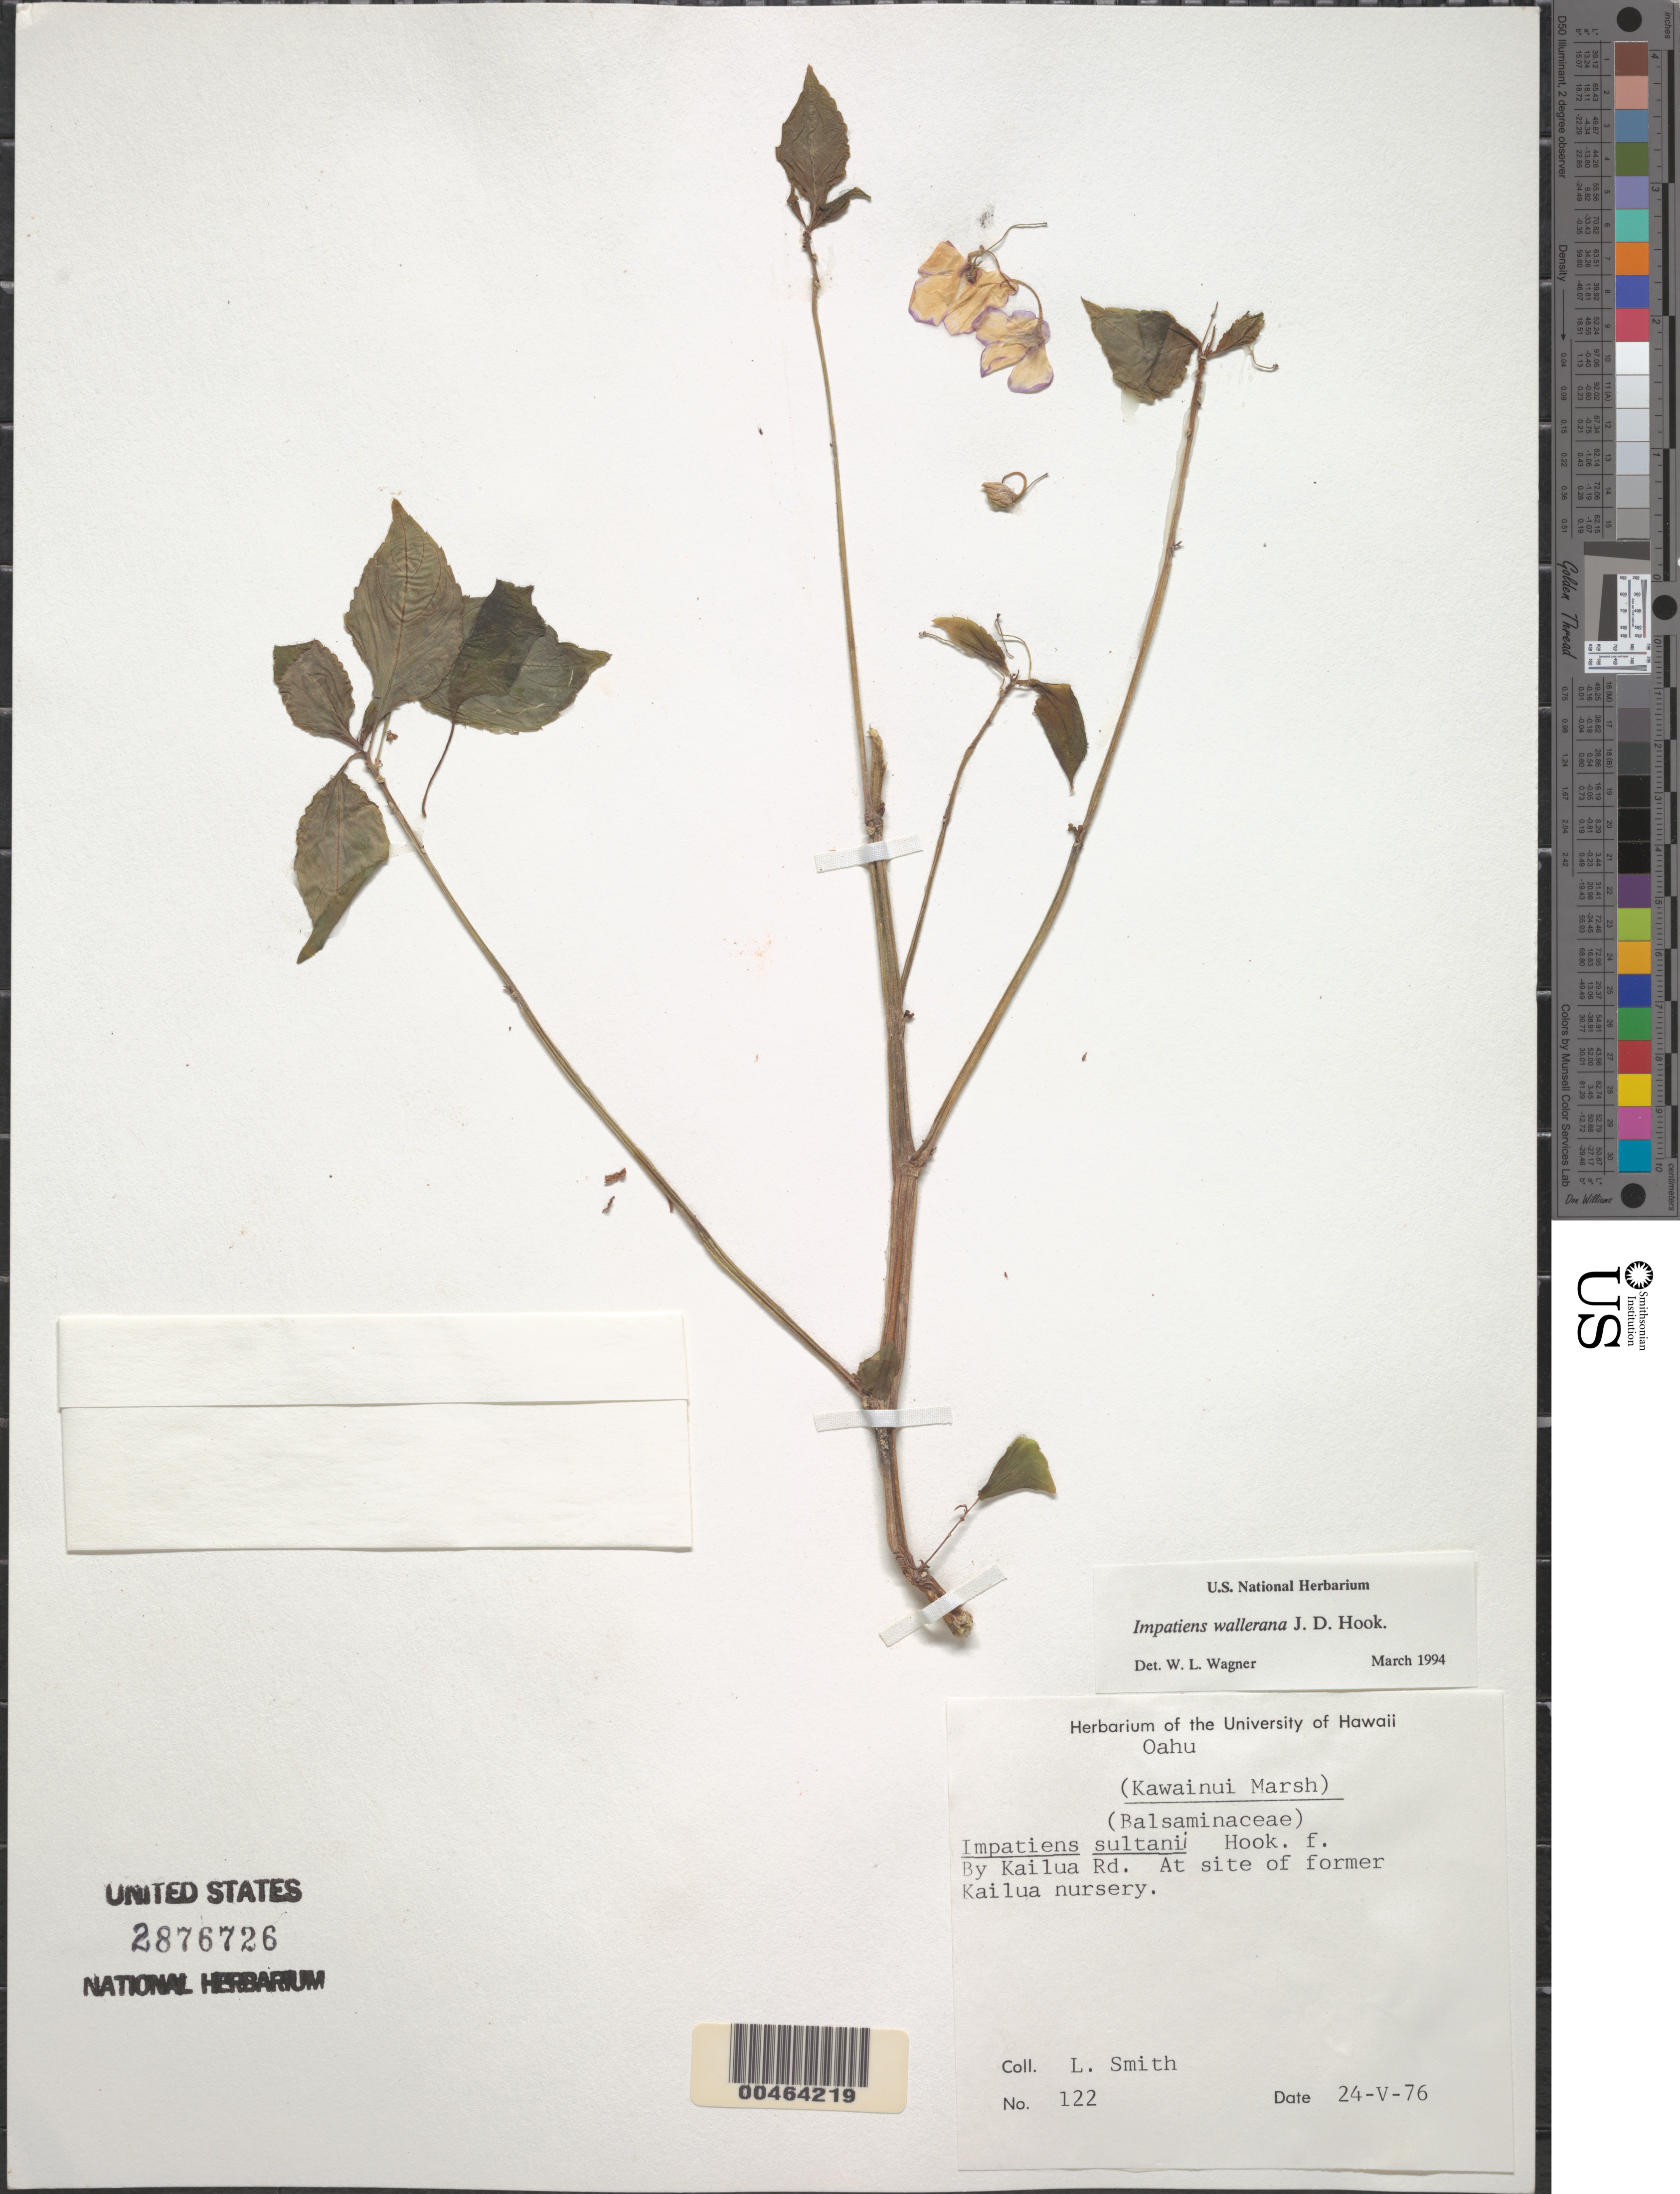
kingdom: Plantae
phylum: Tracheophyta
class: Magnoliopsida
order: Ericales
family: Balsaminaceae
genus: Impatiens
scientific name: Impatiens walleriana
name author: Hook. f.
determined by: Wagner, W. L., (BOT), Smithsonian Institution - National Museum of Natural History (UNITED STATES)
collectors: L. Smith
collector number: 122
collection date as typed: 24 May 1976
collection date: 1976-05-24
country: United States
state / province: Hawaii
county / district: Honolulu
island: Oahu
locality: Kawainui Marsh, by Kailua Rd. At site of former Kailua nursery.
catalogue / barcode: US 2876726